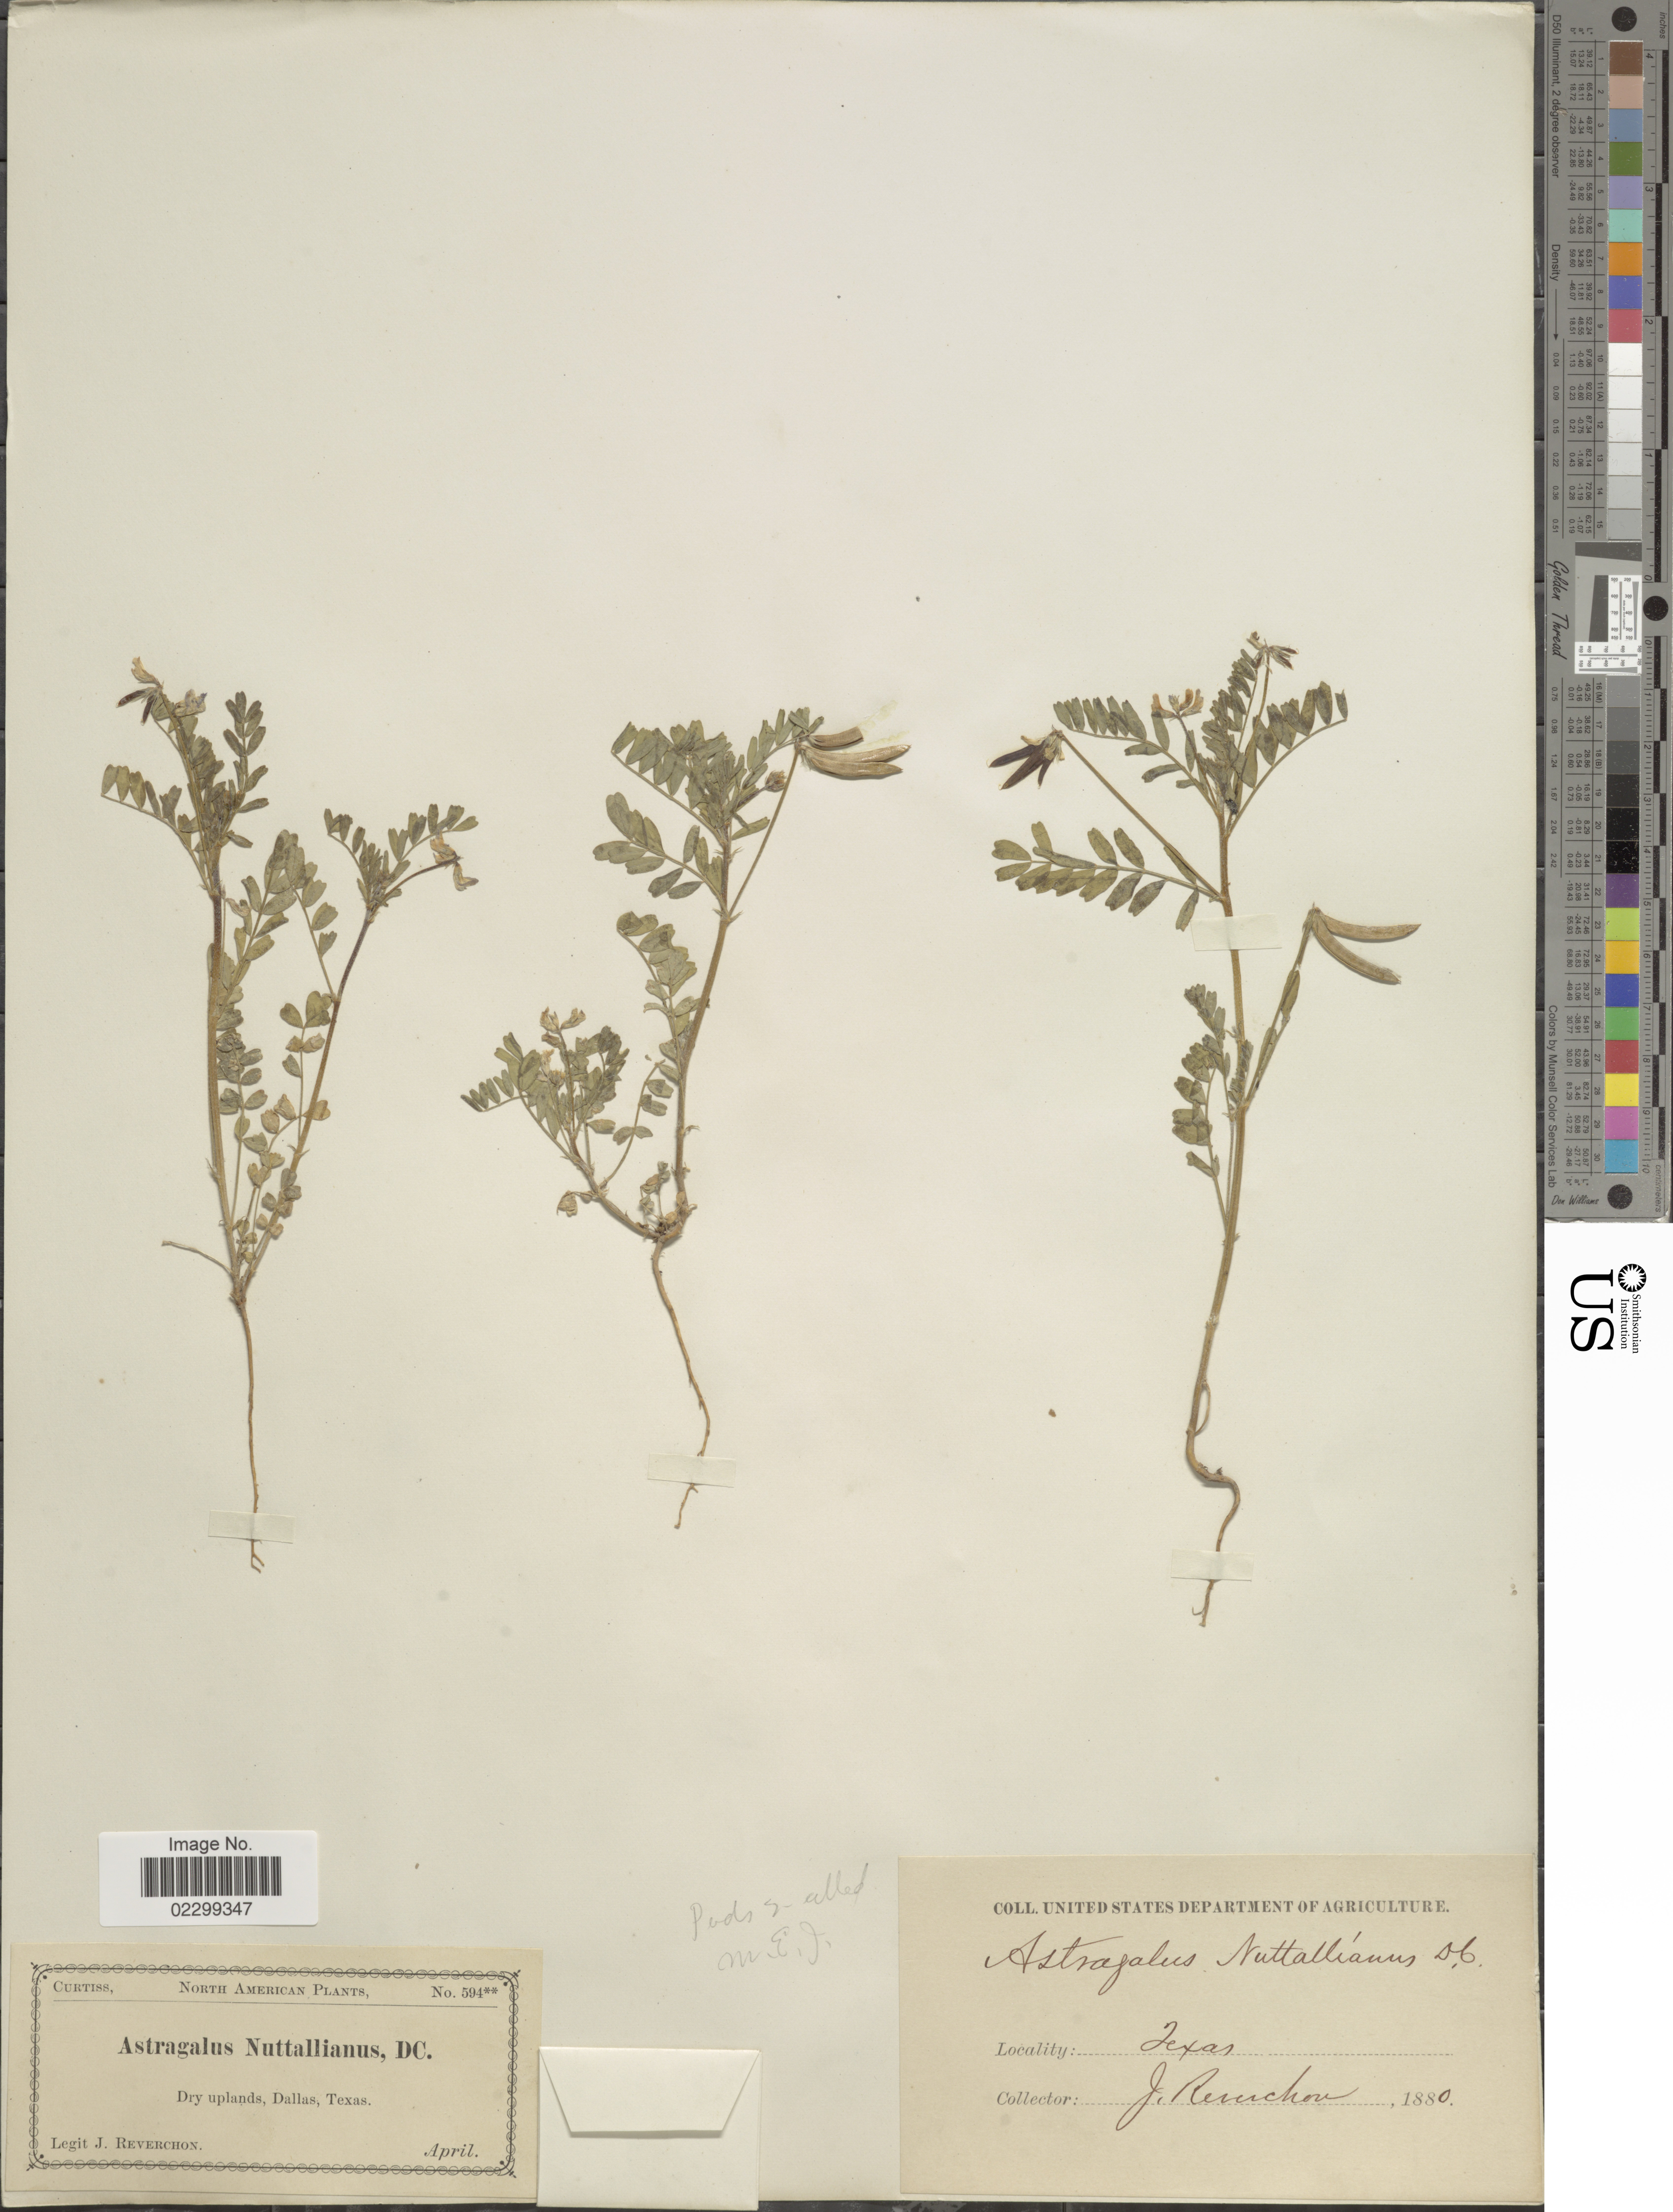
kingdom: Plantae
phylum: Tracheophyta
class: Magnoliopsida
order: Fabales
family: Fabaceae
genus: Astragalus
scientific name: Astragalus austrinus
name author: (Small) O.E. Schulz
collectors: J. Reverchon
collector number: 594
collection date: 1880-04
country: United States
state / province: Texas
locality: Dry uplands, Dallas